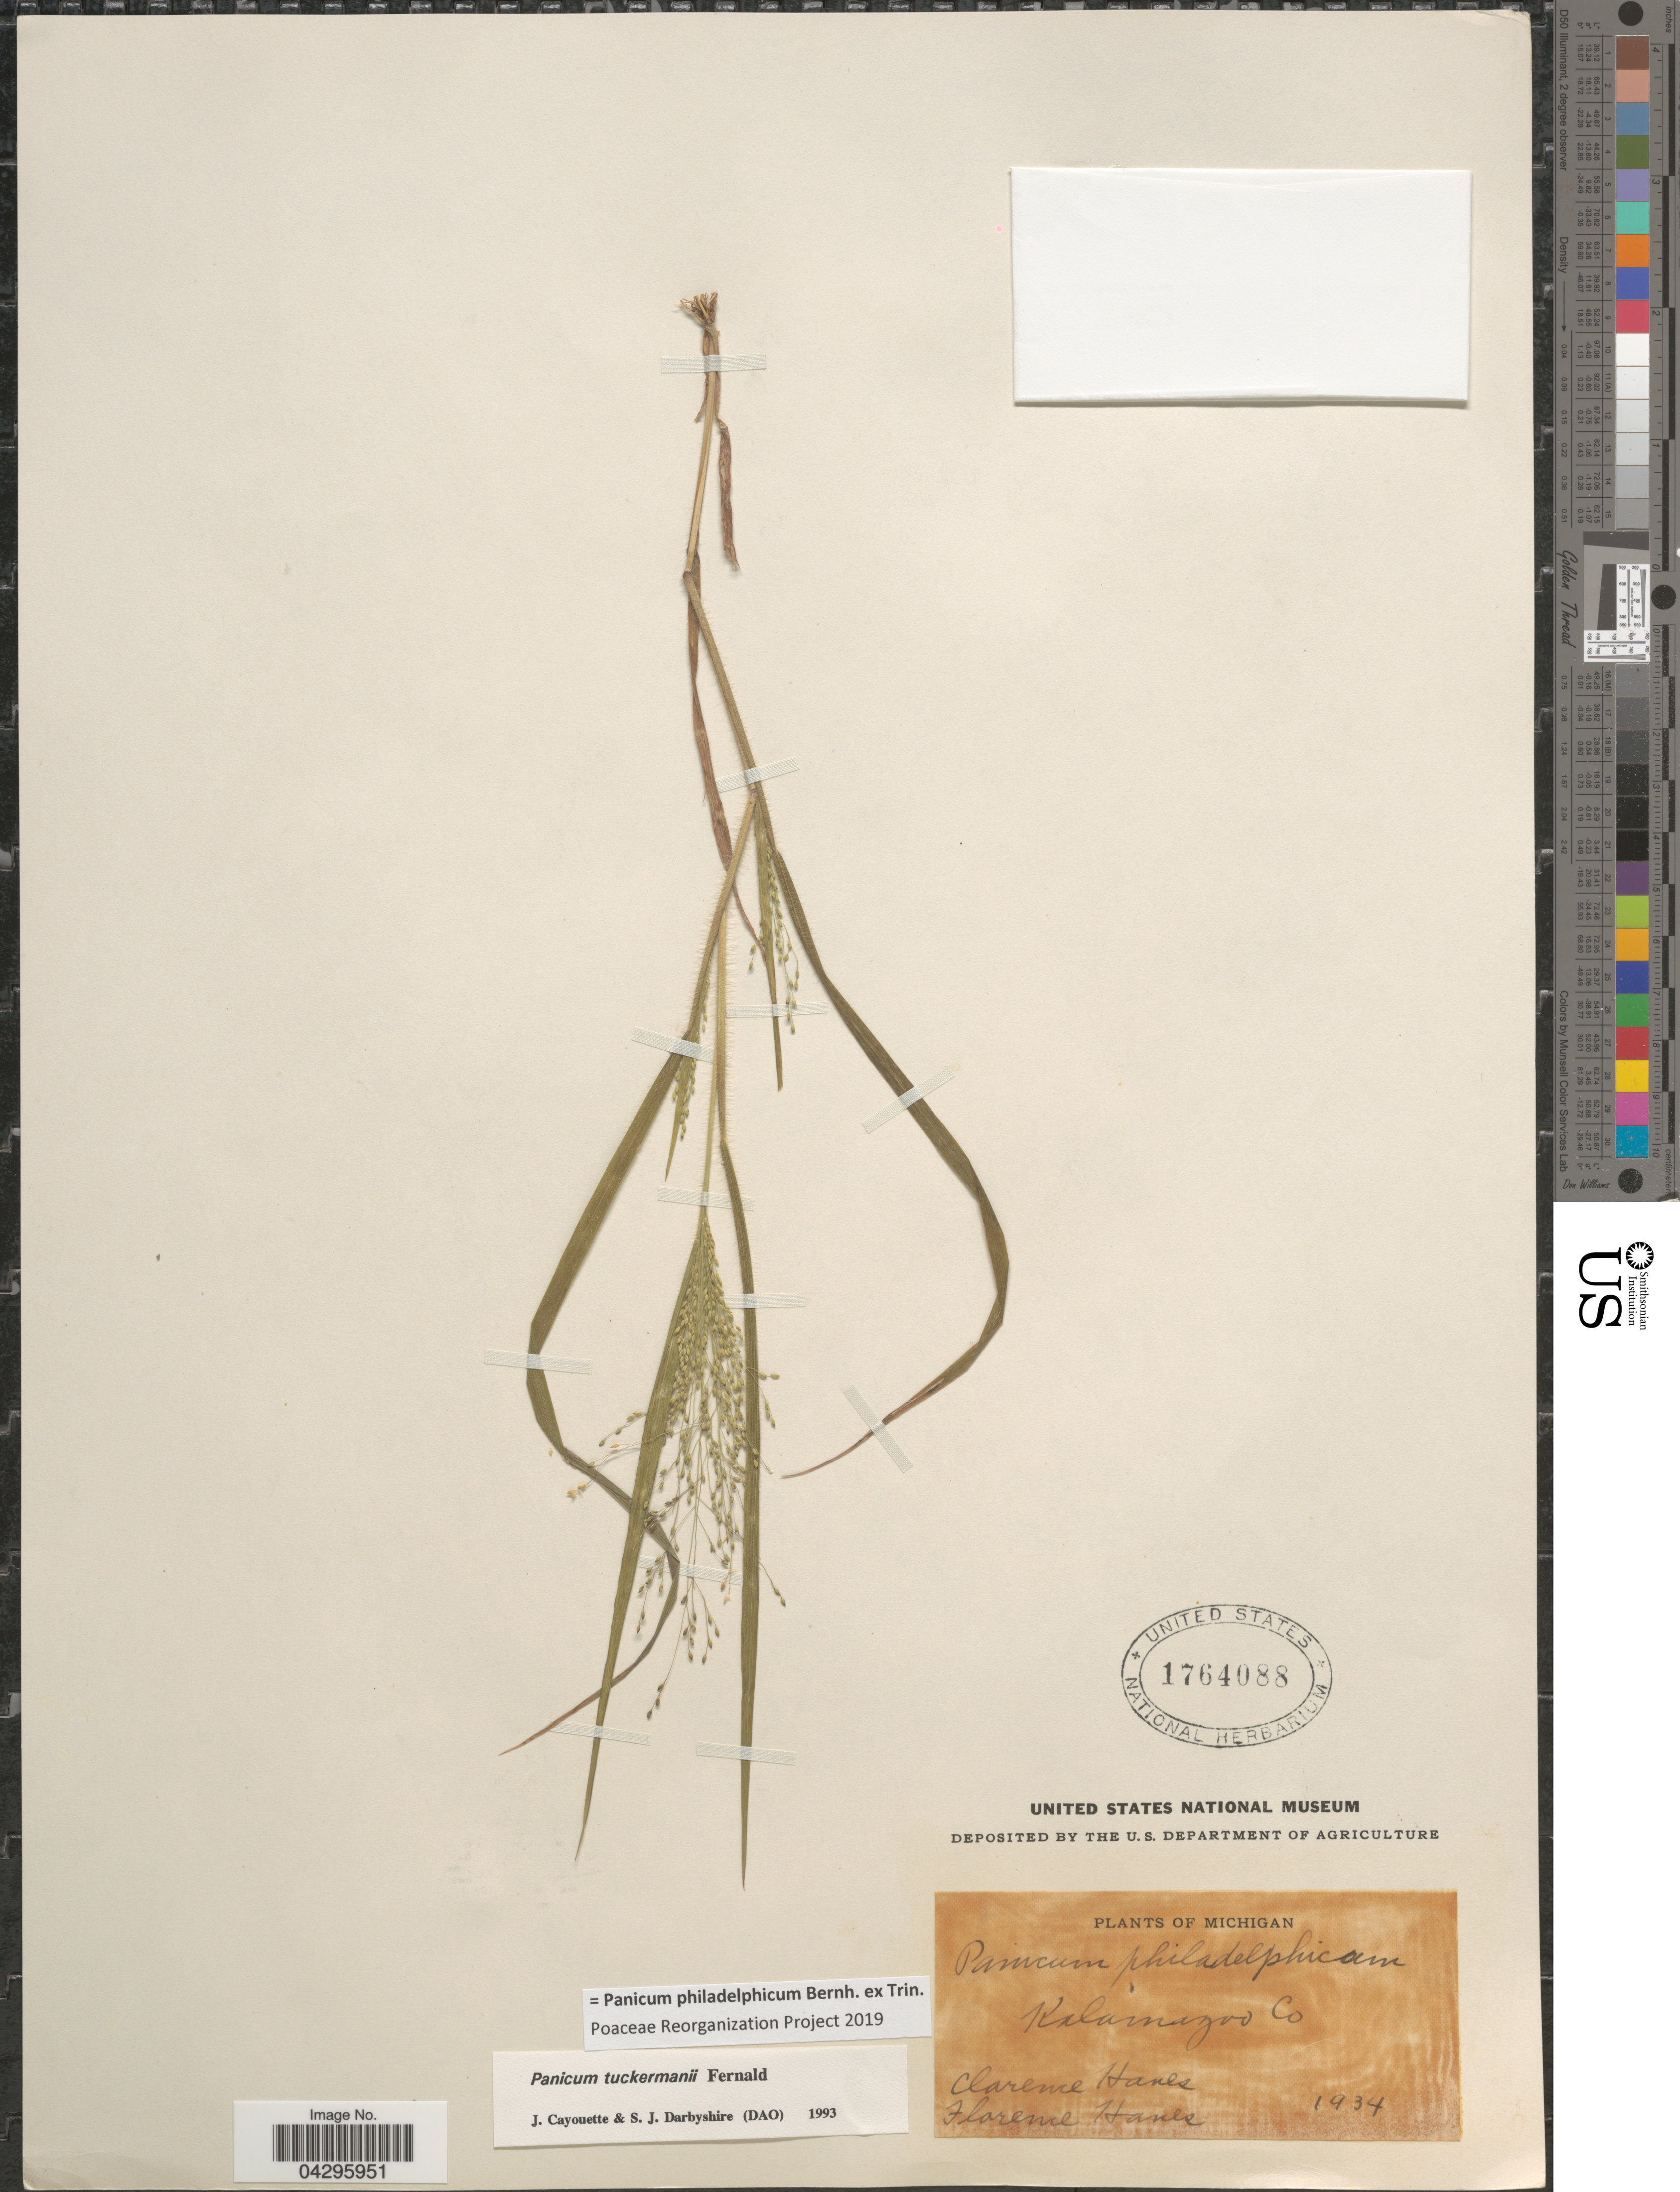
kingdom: Plantae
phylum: Tracheophyta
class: Liliopsida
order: Poales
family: Poaceae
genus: Panicum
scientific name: Panicum philadelphicum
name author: Bernh. ex Trin.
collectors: C. Hanes & F. Hanes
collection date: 1934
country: United States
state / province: Michigan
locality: Kalamazoo Co.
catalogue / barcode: US 1764088